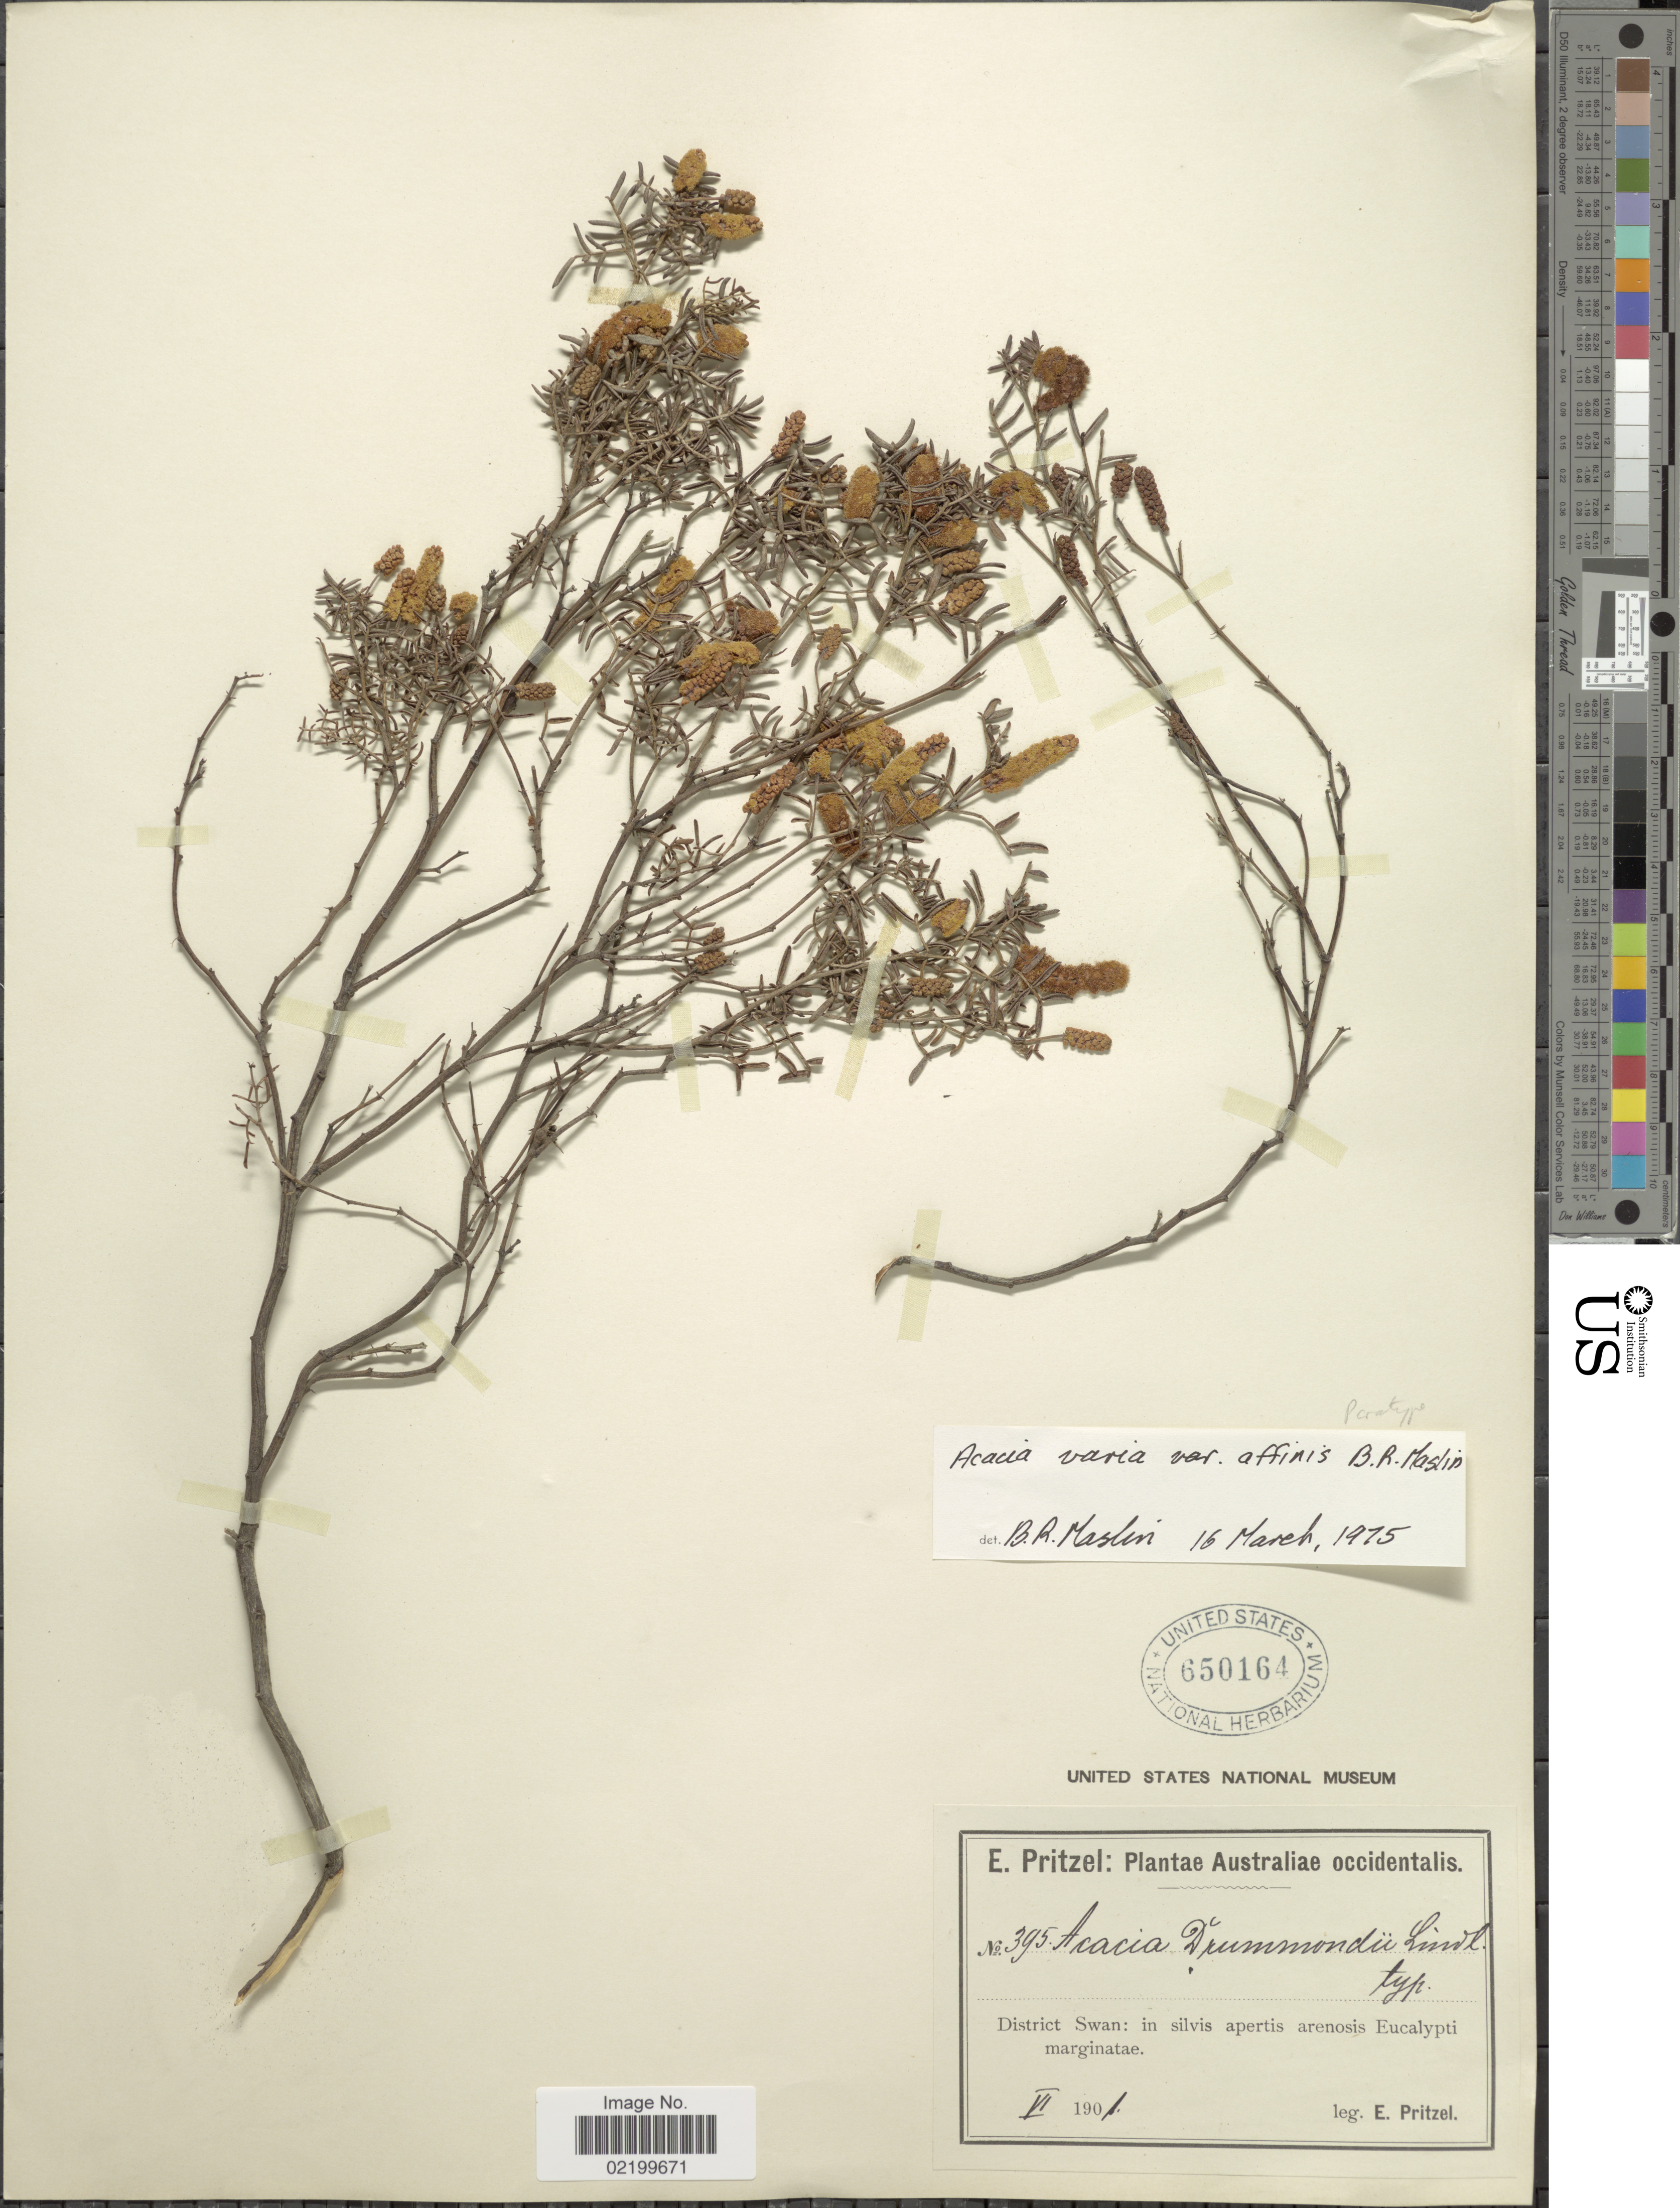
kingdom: Plantae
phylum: Tracheophyta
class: Magnoliopsida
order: Fabales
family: Fabaceae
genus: Acacia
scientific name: Acacia uncifera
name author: Benth.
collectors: E. G. Pritzel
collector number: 395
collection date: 1901-06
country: Australia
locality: Plantae Australiae. District Swan; In silvis apertis arenosis Eucalypti marginatae.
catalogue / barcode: US 650164